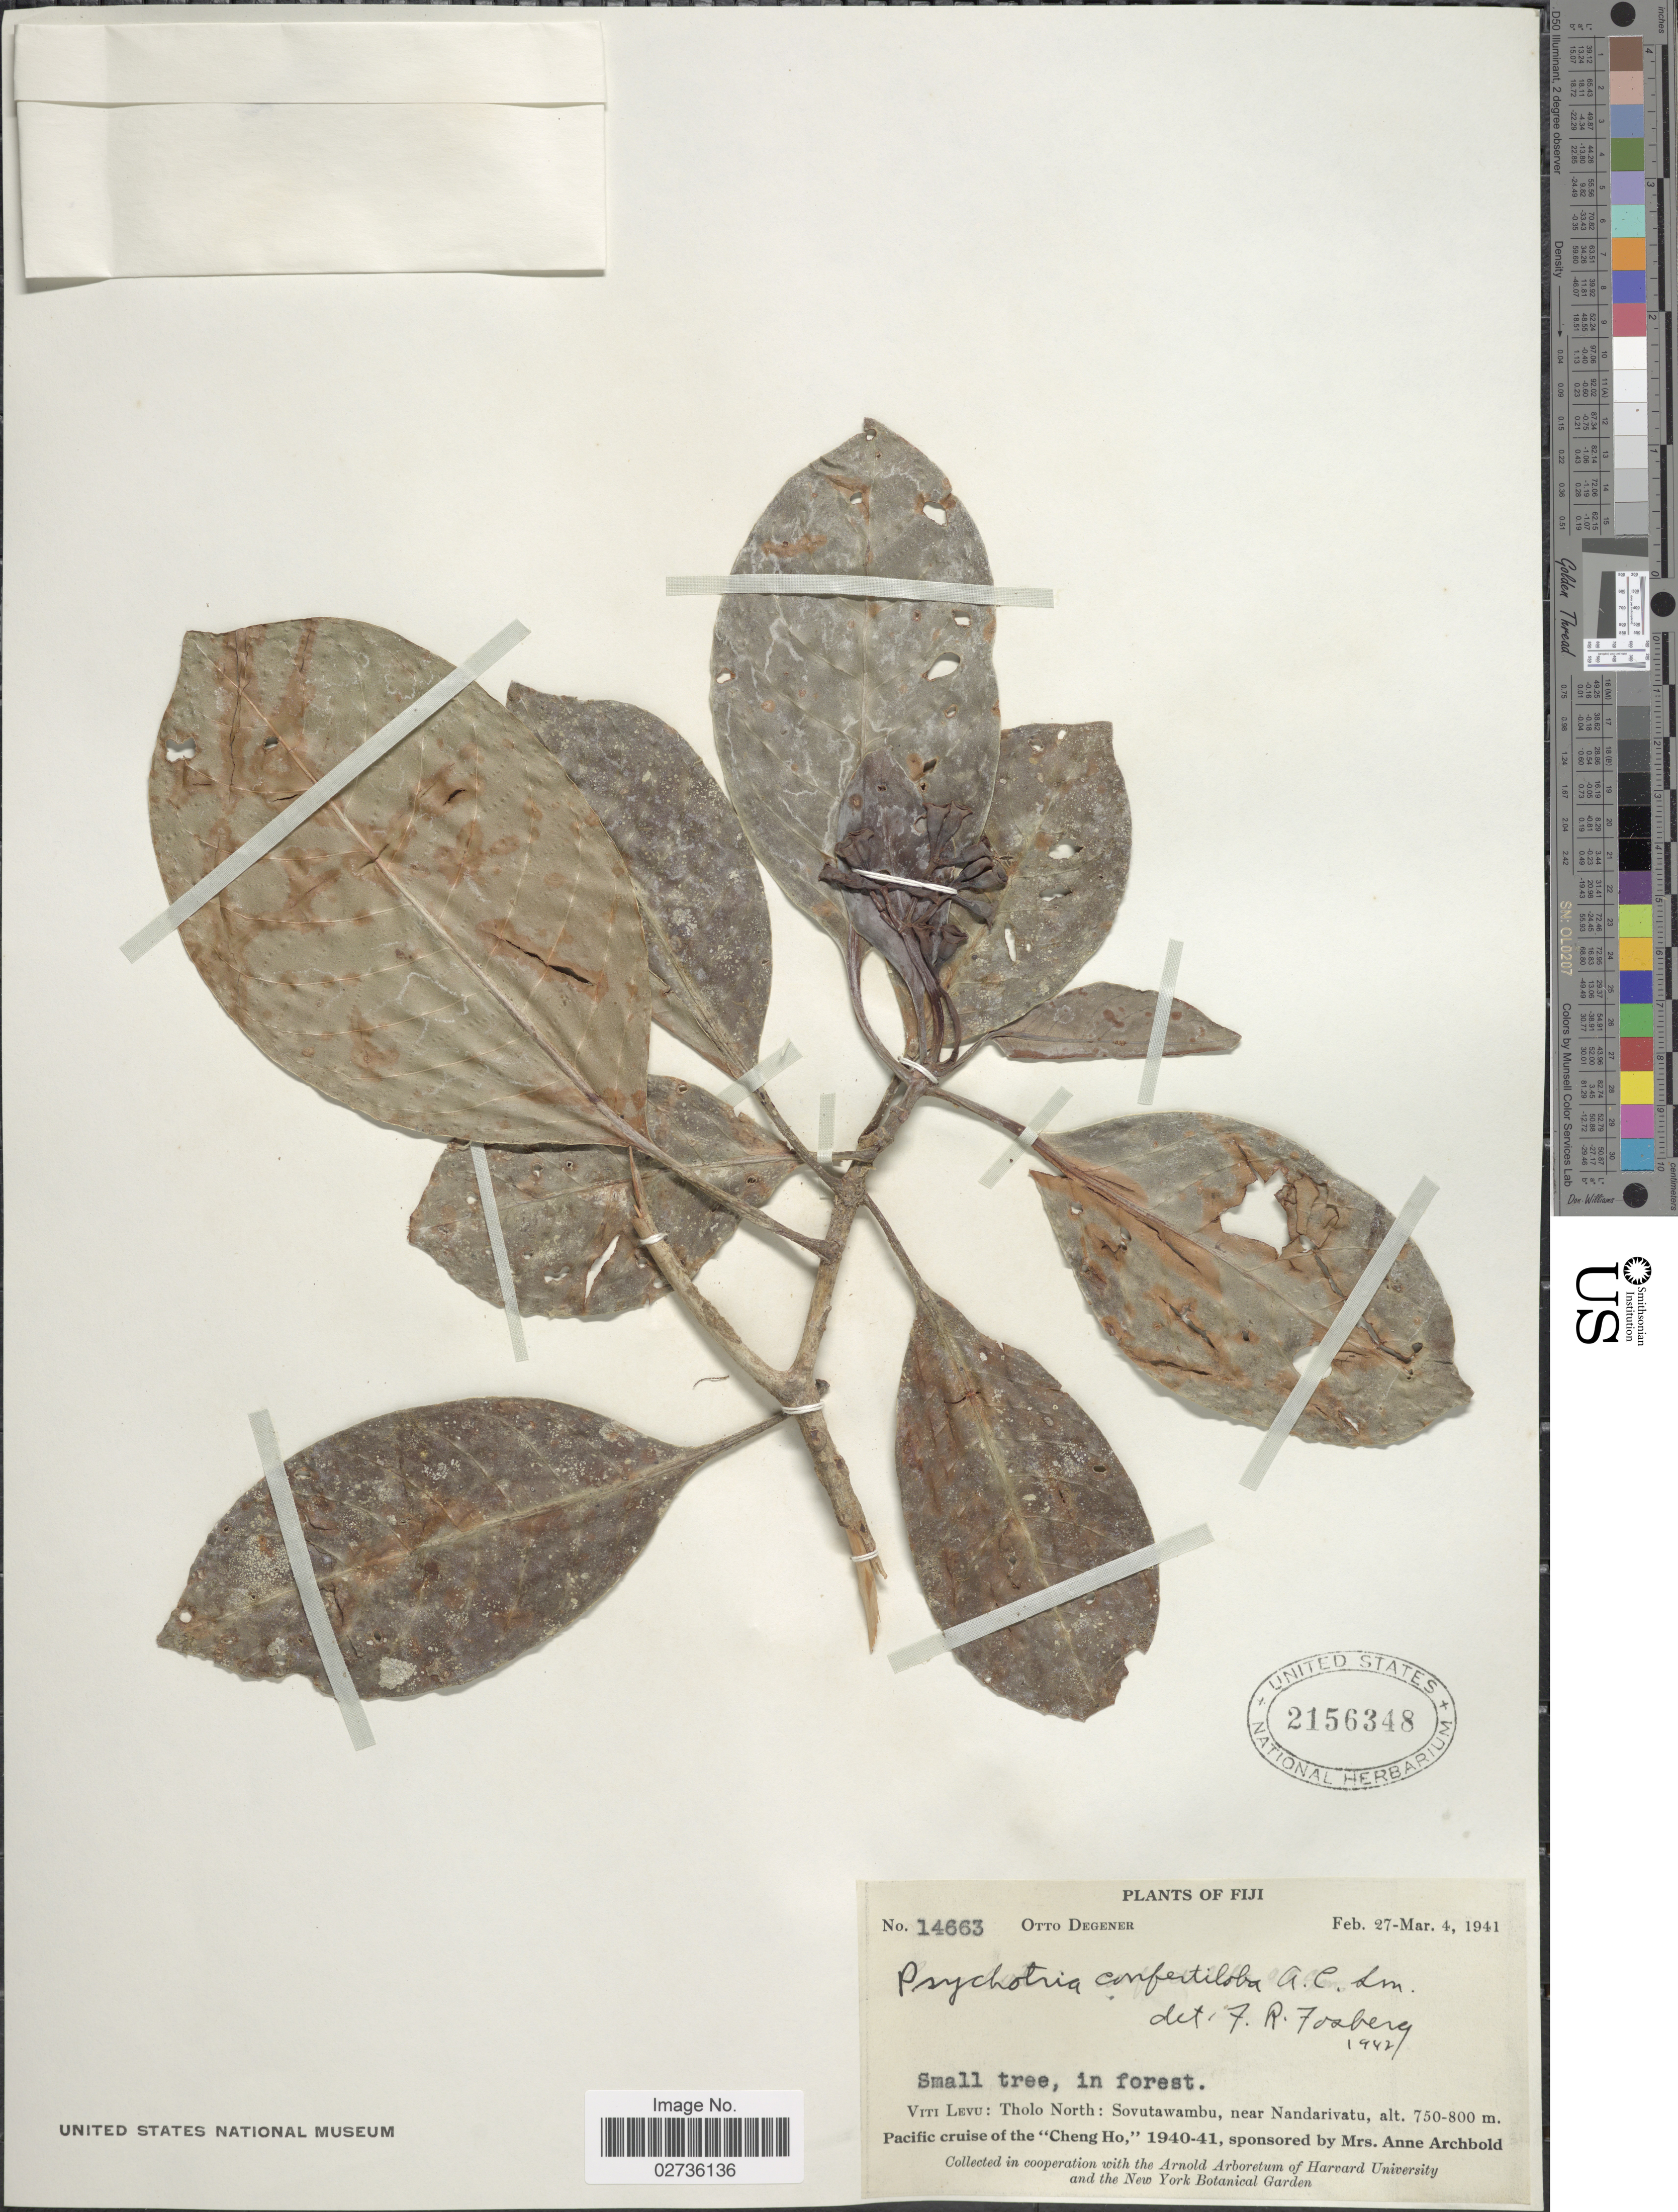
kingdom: Plantae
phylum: Tracheophyta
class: Magnoliopsida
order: Gentianales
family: Rubiaceae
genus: Psychotria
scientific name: Psychotria confertiloba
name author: A.C. Sm.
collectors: O. Degener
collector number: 14663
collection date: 1941-02-27/1941-03-04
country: Fiji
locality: Viti Levu: Tholo North: Sovutawambu, near Nandarivatu.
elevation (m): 750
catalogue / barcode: US 2156348